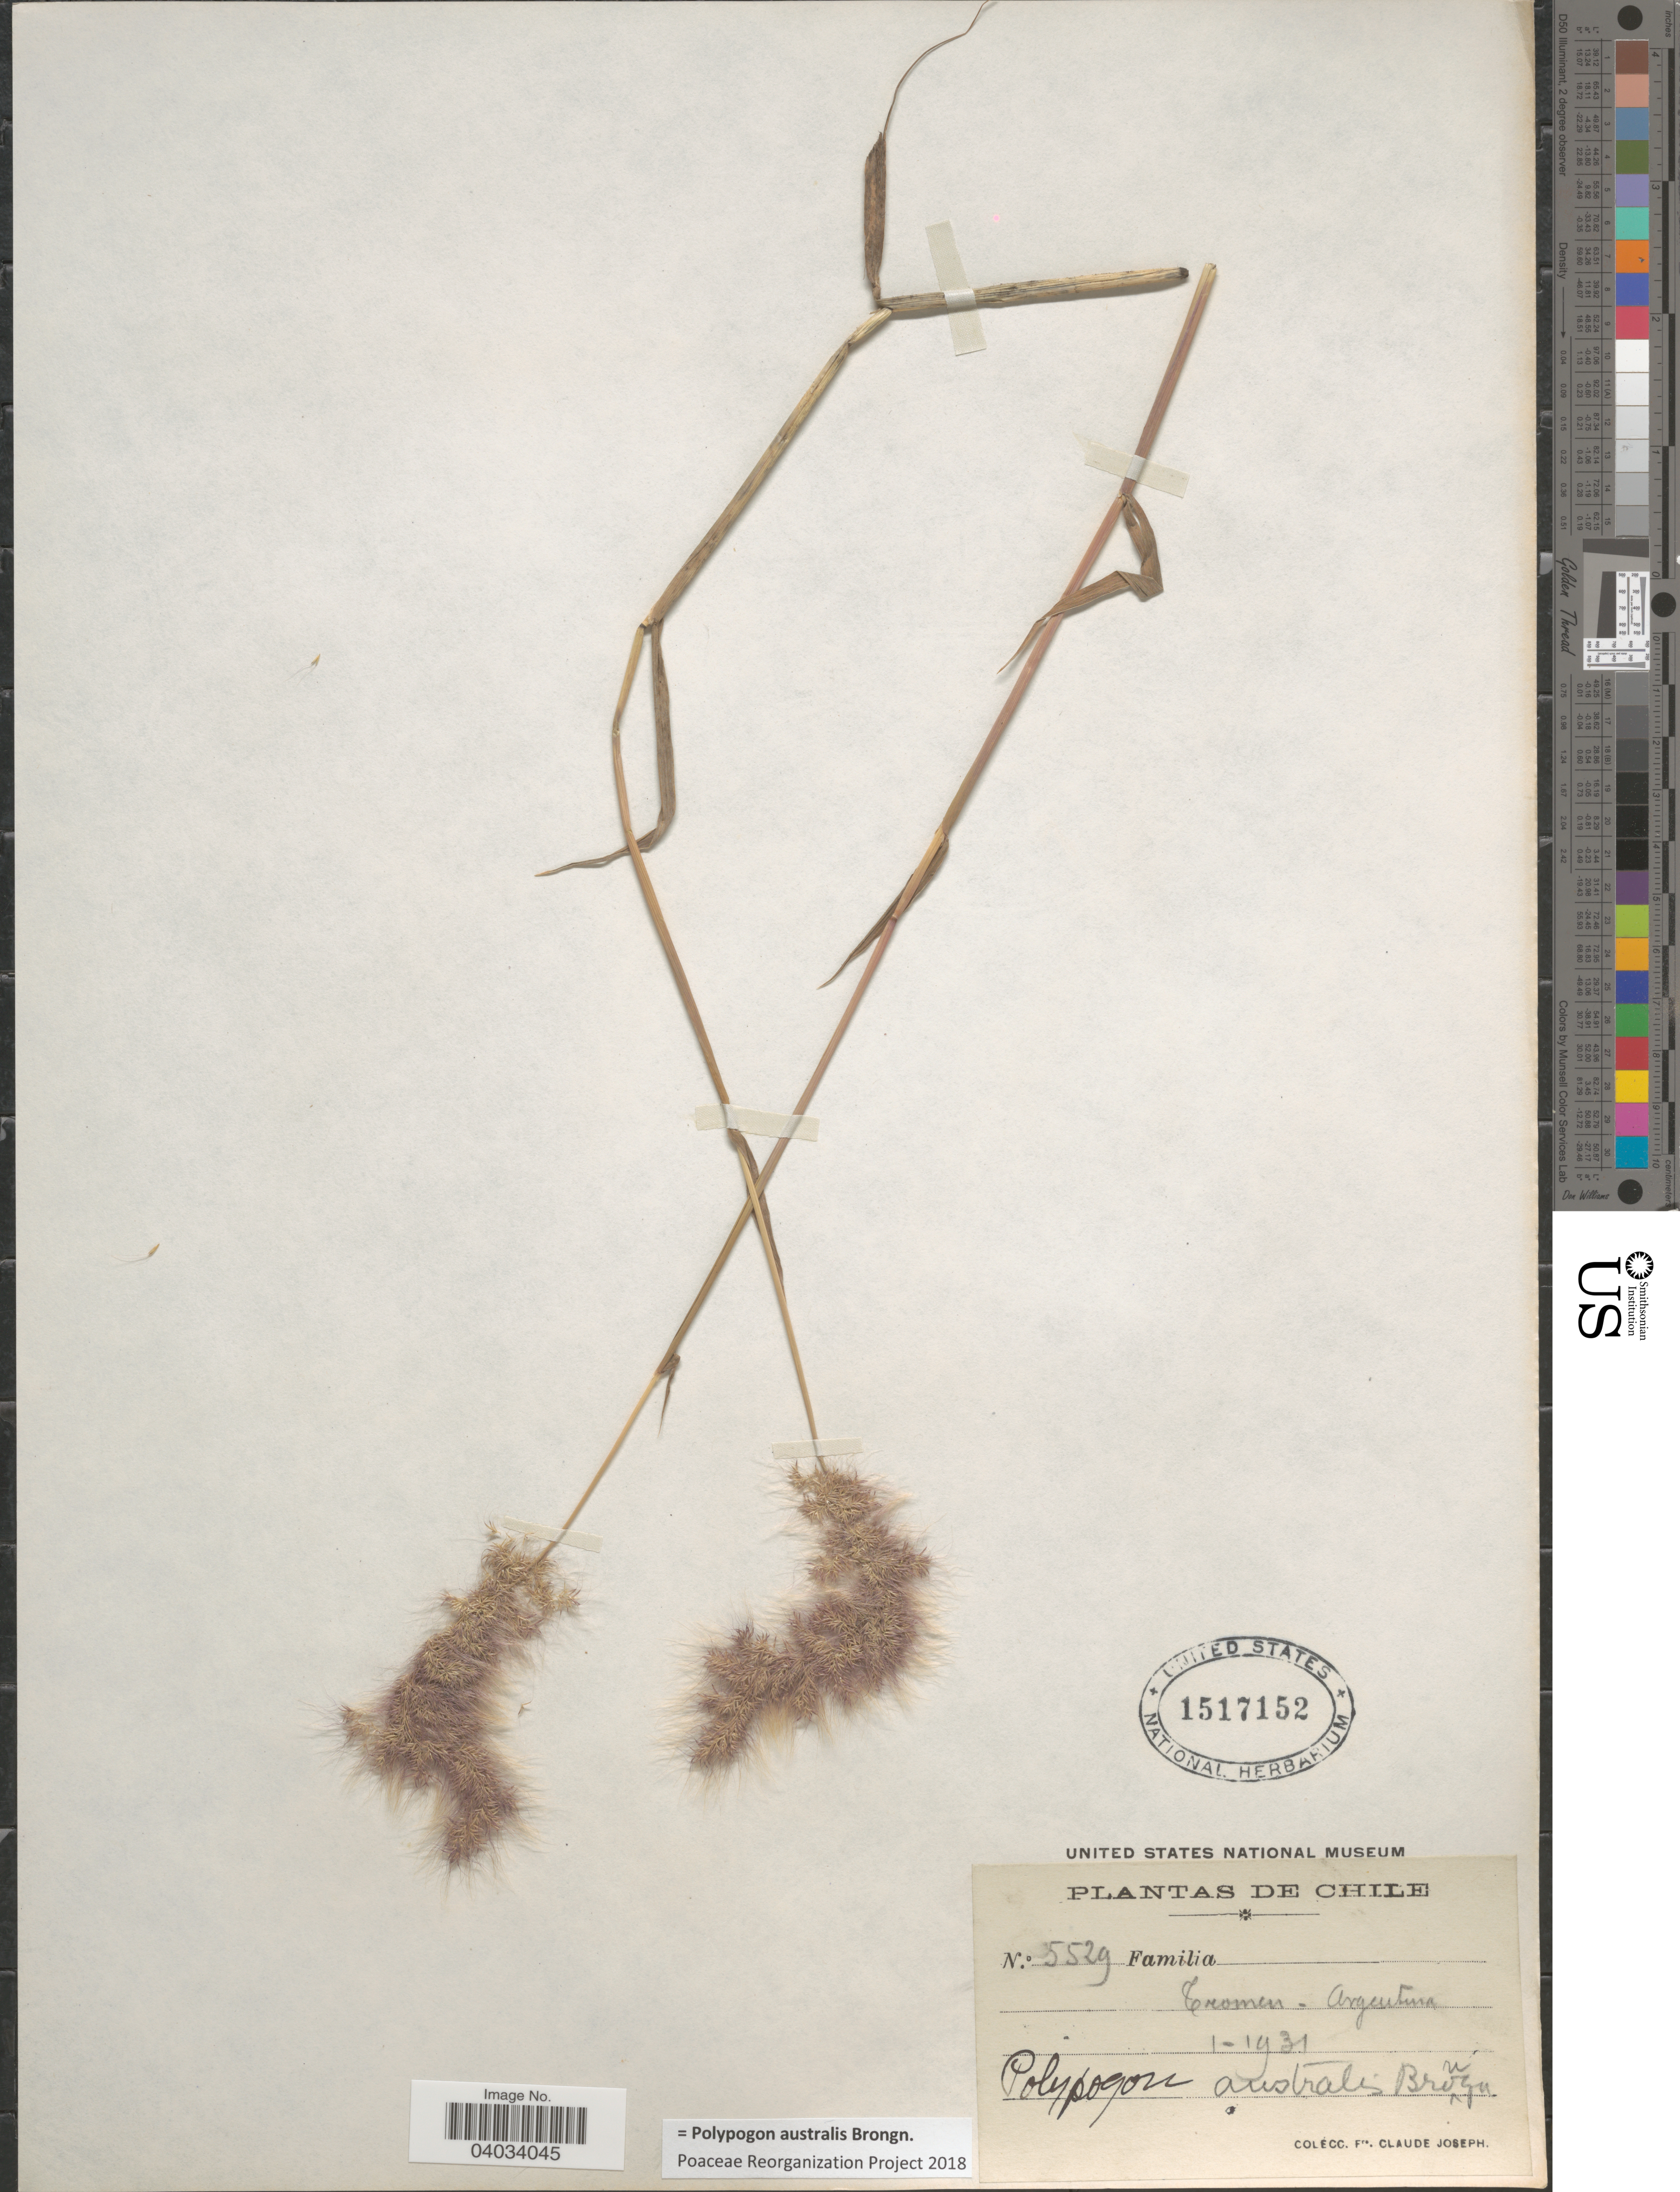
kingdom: Plantae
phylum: Tracheophyta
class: Liliopsida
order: Poales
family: Poaceae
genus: Polypogon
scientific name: Polypogon australis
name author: Brongn.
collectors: Bro. Claude-Joseph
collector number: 5529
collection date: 1931-01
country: Argentina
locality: Tromen.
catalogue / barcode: US 1517152